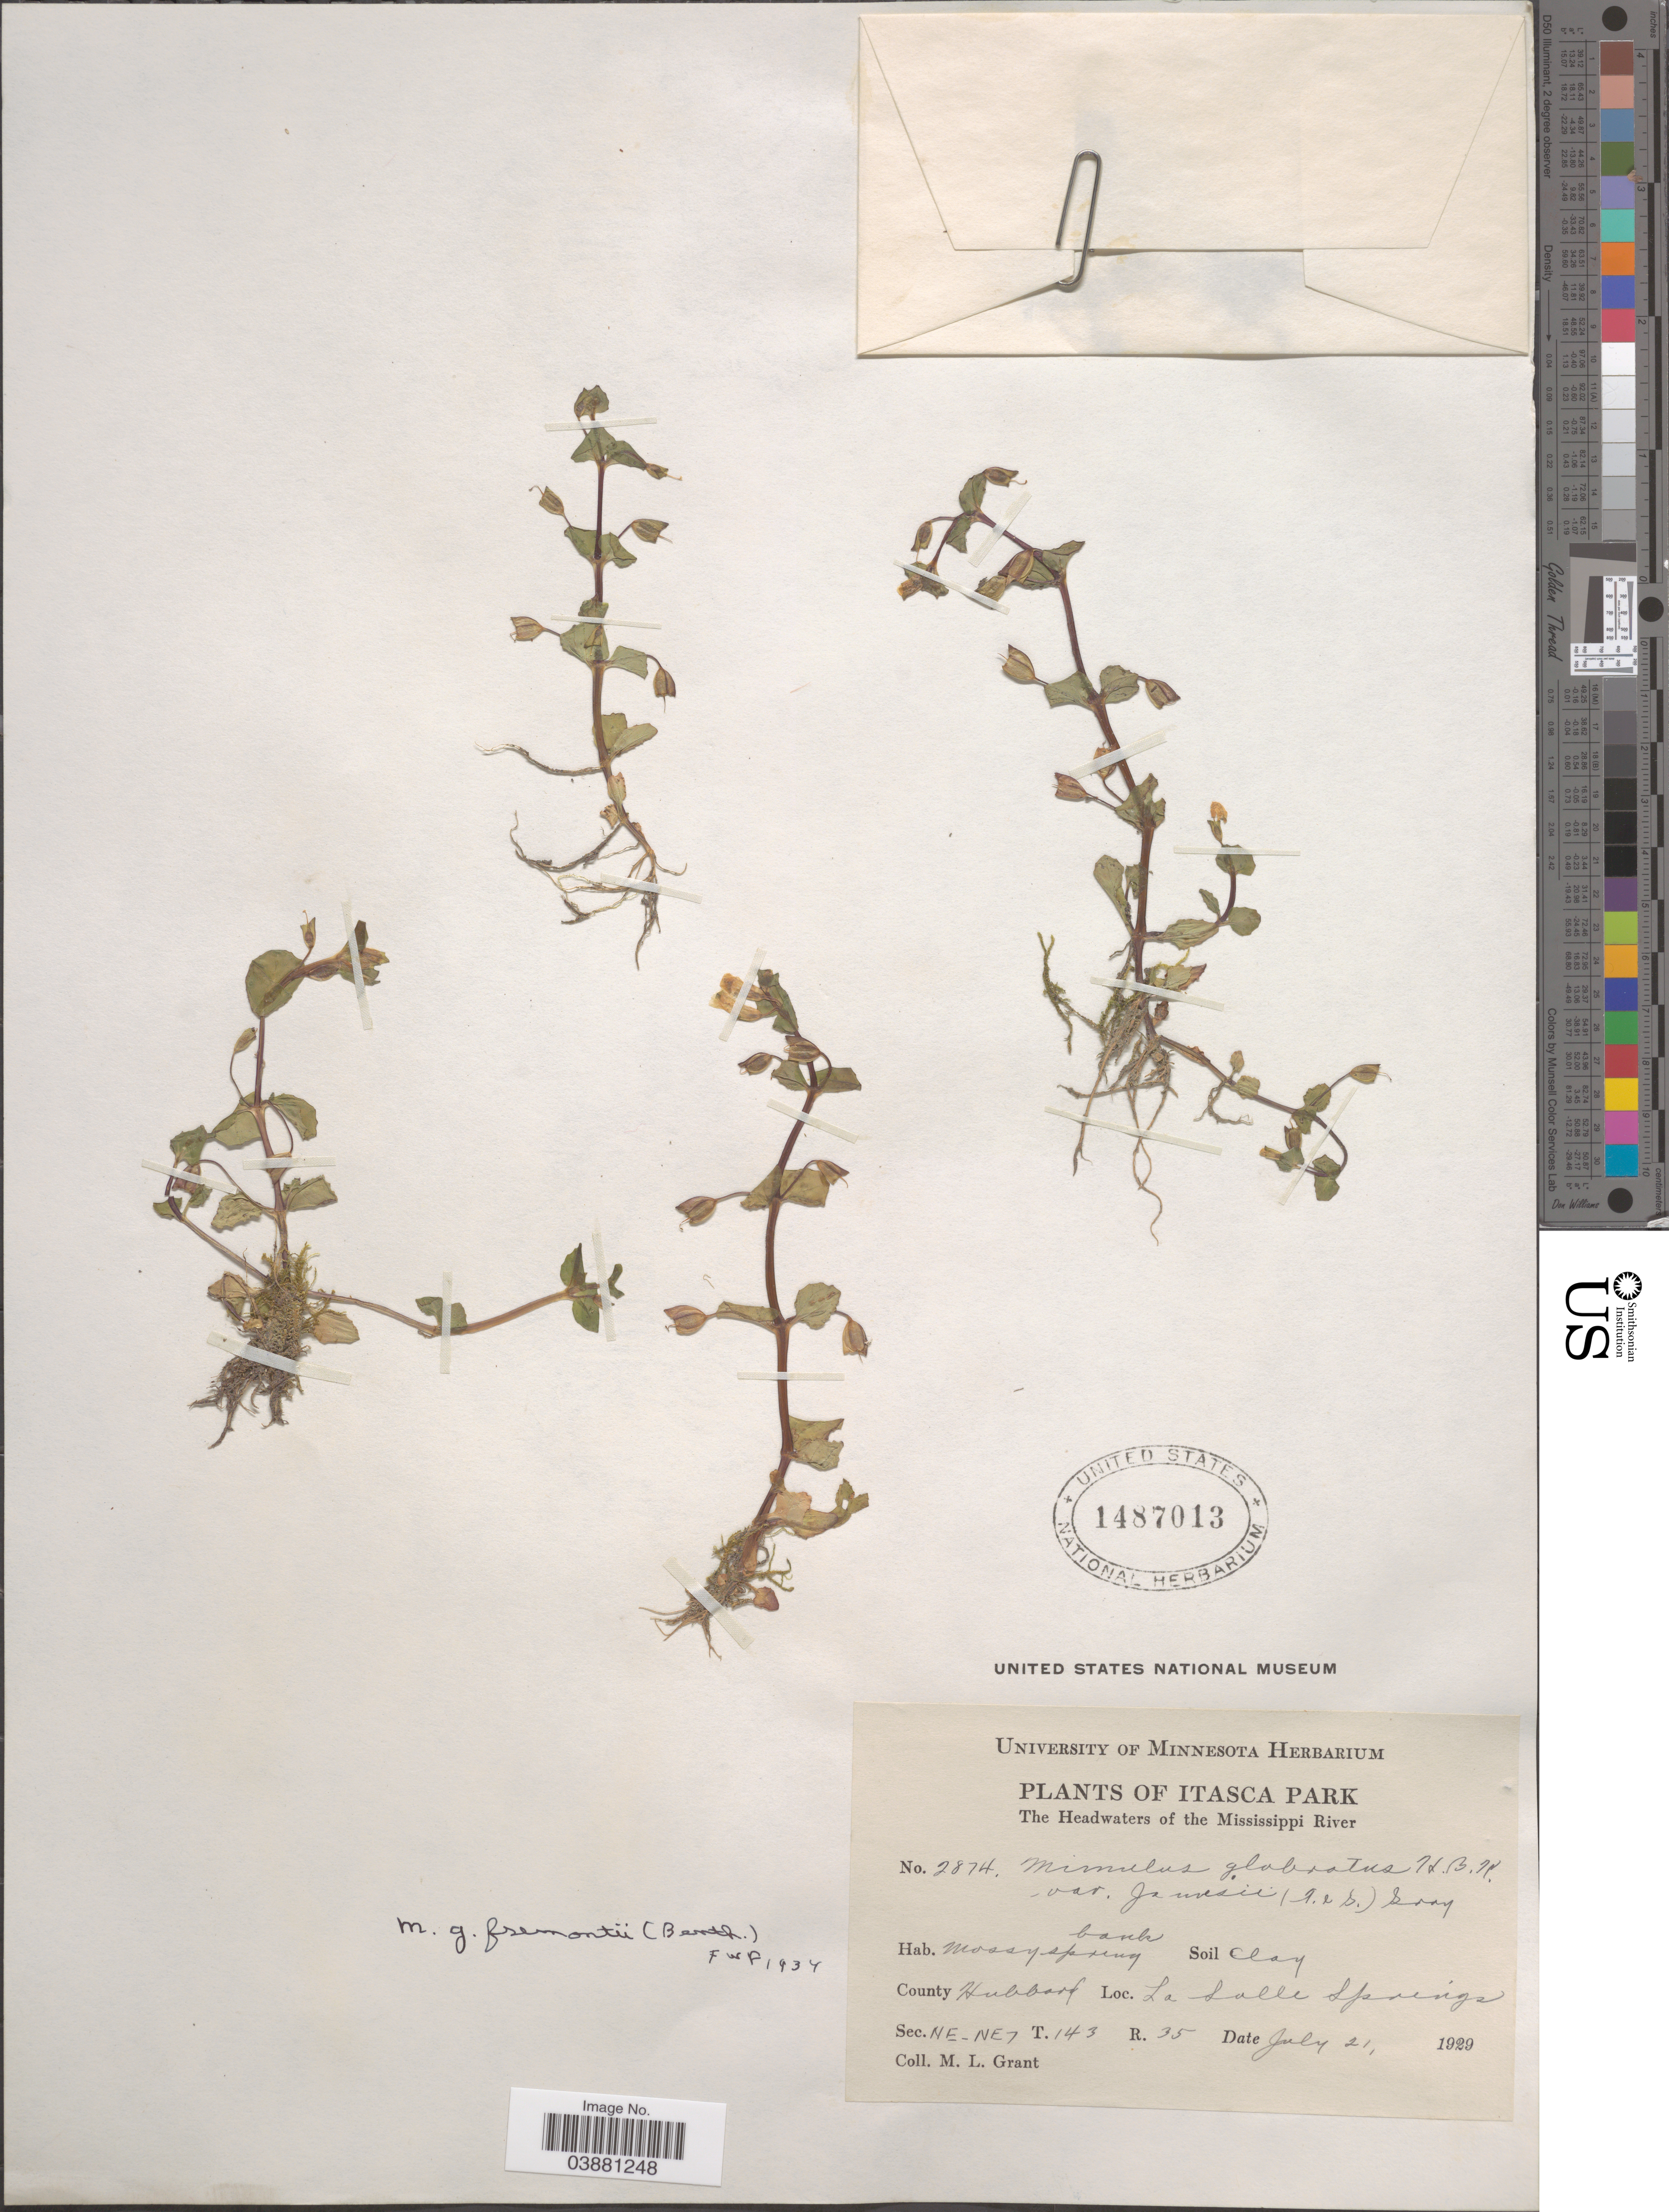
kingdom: Plantae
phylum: Tracheophyta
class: Magnoliopsida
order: Lamiales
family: Phrymaceae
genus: Mimulus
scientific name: Mimulus glabratus var. fremontii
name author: Kunth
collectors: M. L. Grant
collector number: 2874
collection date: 1929-07-21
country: United States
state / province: Minnesota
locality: Itasca Park. The Headwaters of the Mississippi River. County Hubbard. La Salle Springs. Sec. NE-NE 7 T. 143 R. 35.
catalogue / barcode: US 1487013